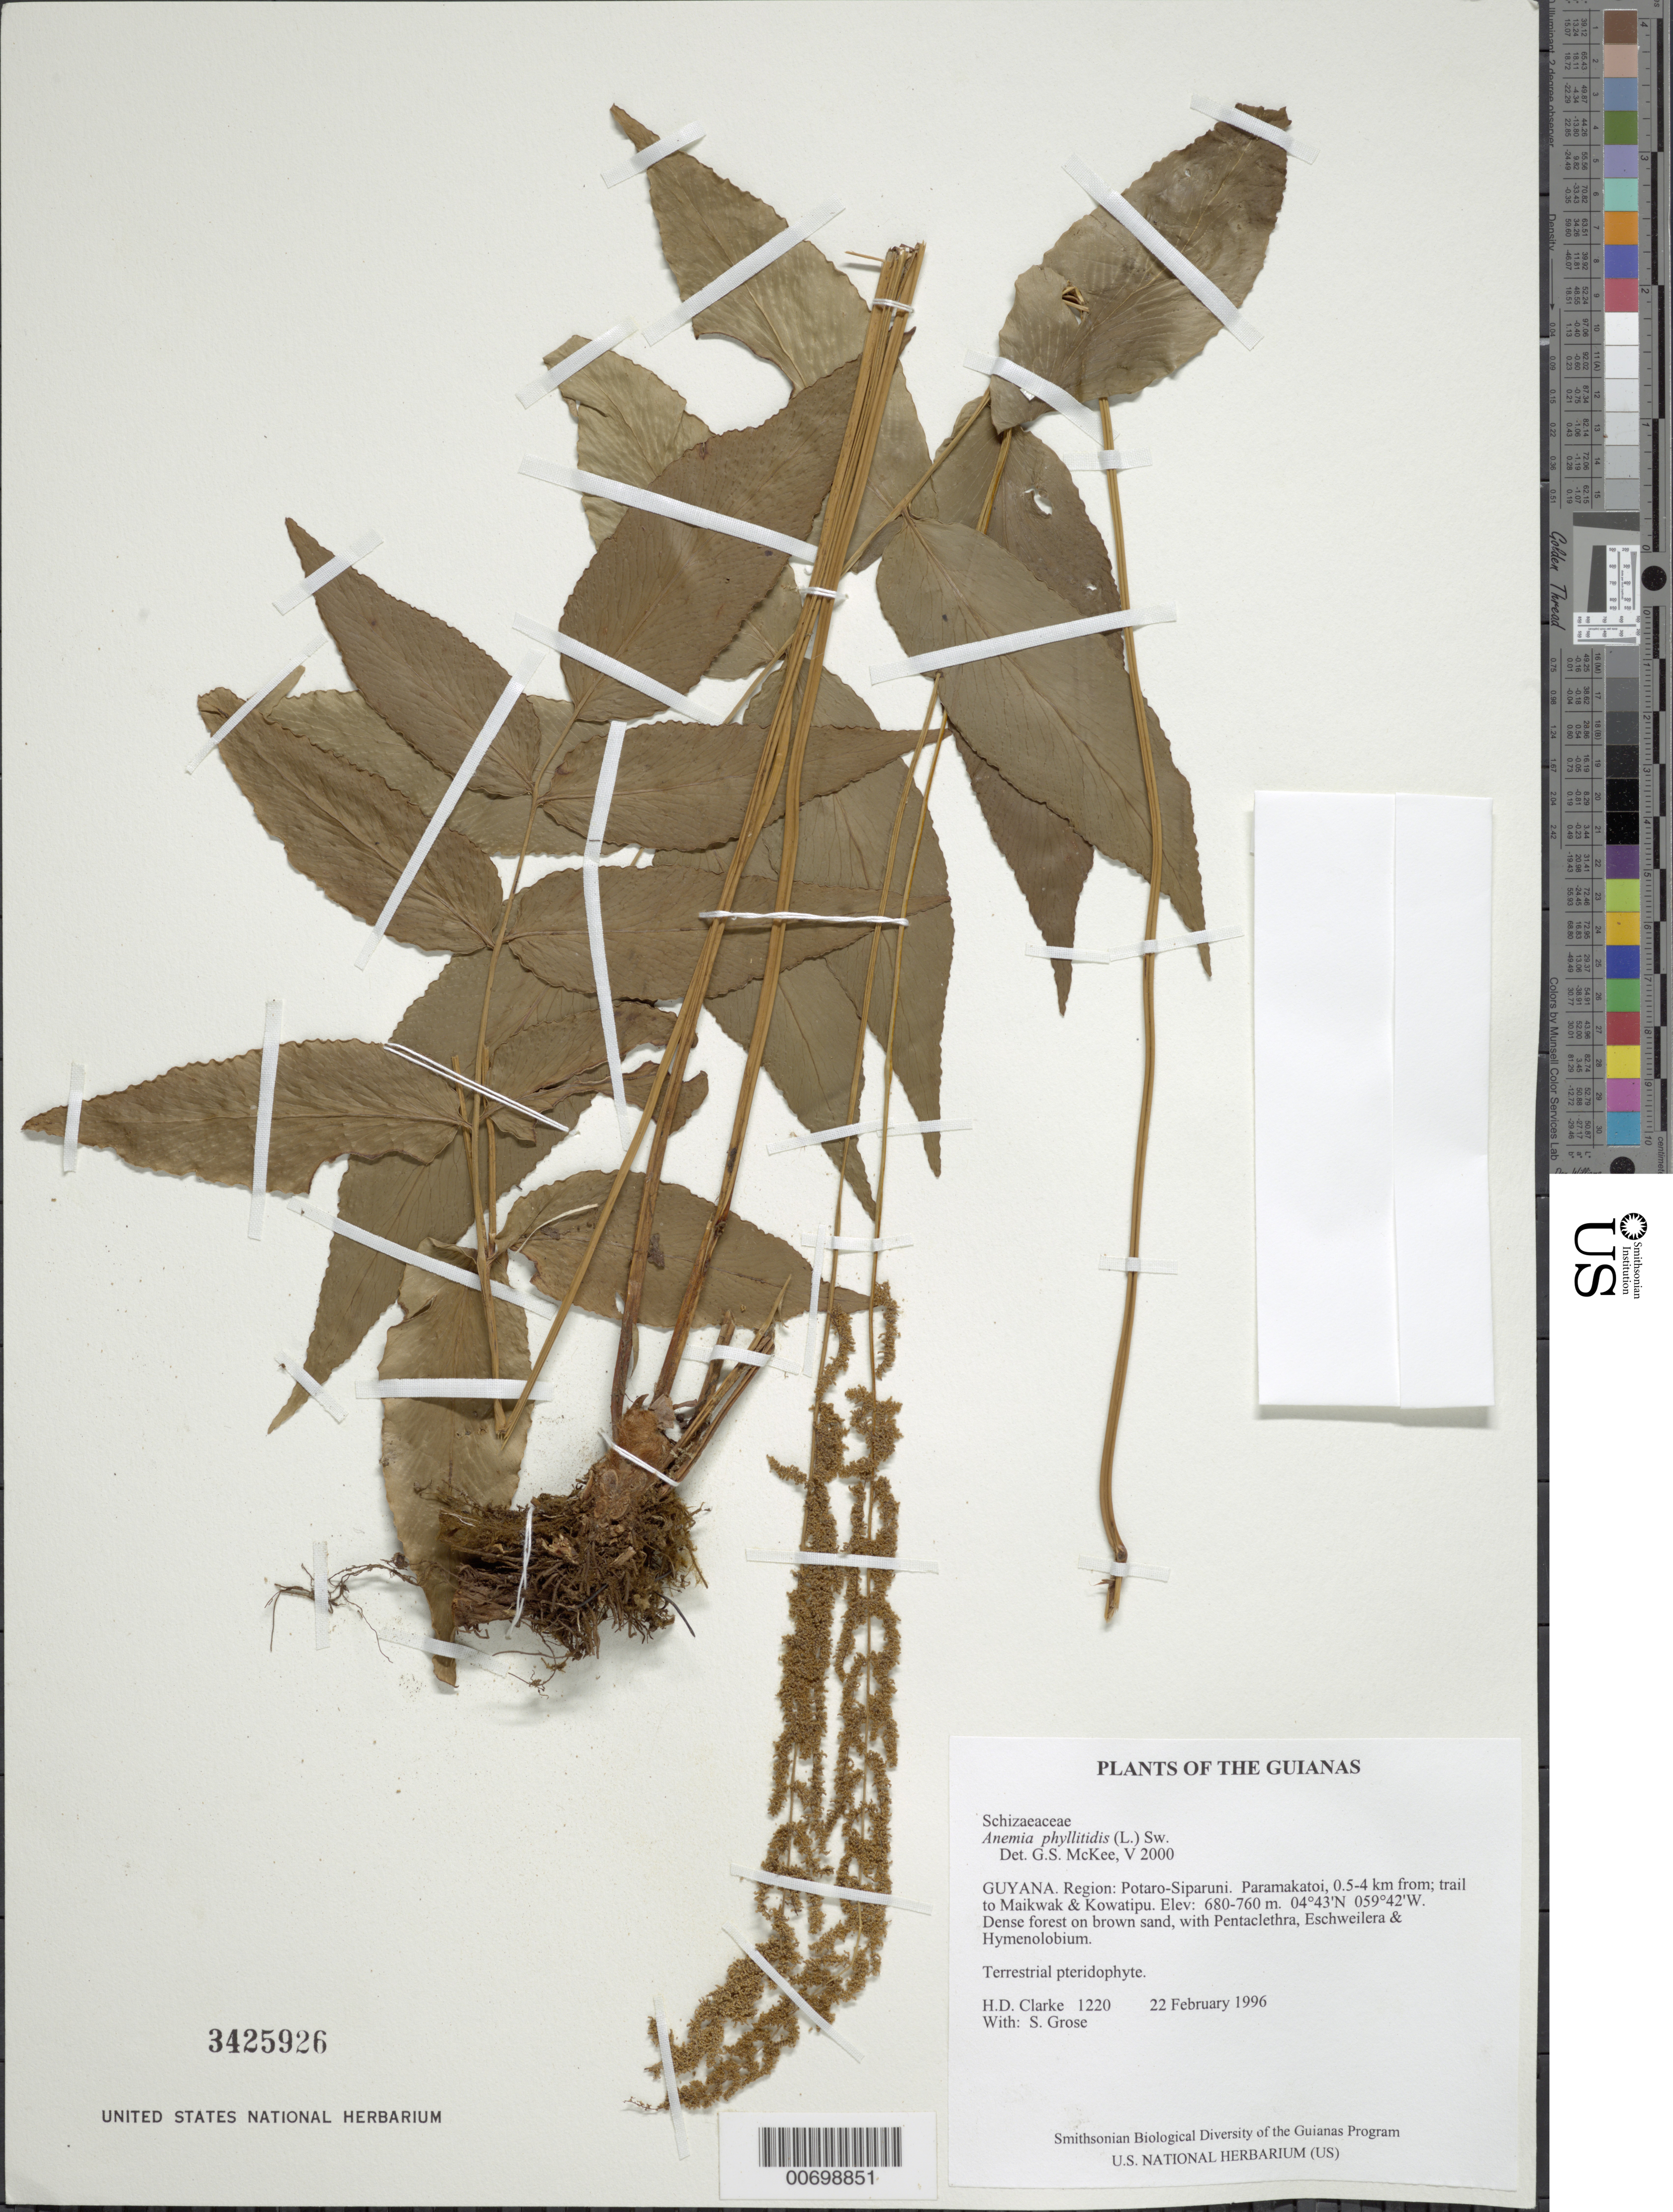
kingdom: Plantae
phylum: Tracheophyta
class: Polypodiopsida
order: Schizaeales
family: Anemiaceae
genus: Anemia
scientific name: Anemia phyllitidis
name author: (L.) Sw.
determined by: McKee, G. S., (US), NMNH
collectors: H. D. Clarke & S. Grose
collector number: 1220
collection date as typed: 22 February 1996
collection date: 1996-02-22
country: Guyana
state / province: Potaro-Siparuni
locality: Paramakatoi, 0.5-4 km from; trail to Maikwak & Kowatipu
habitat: Dense forest on brown sand, with Pentaclethra, Eschweilera & Hymenolobium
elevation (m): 680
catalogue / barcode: US 3425926